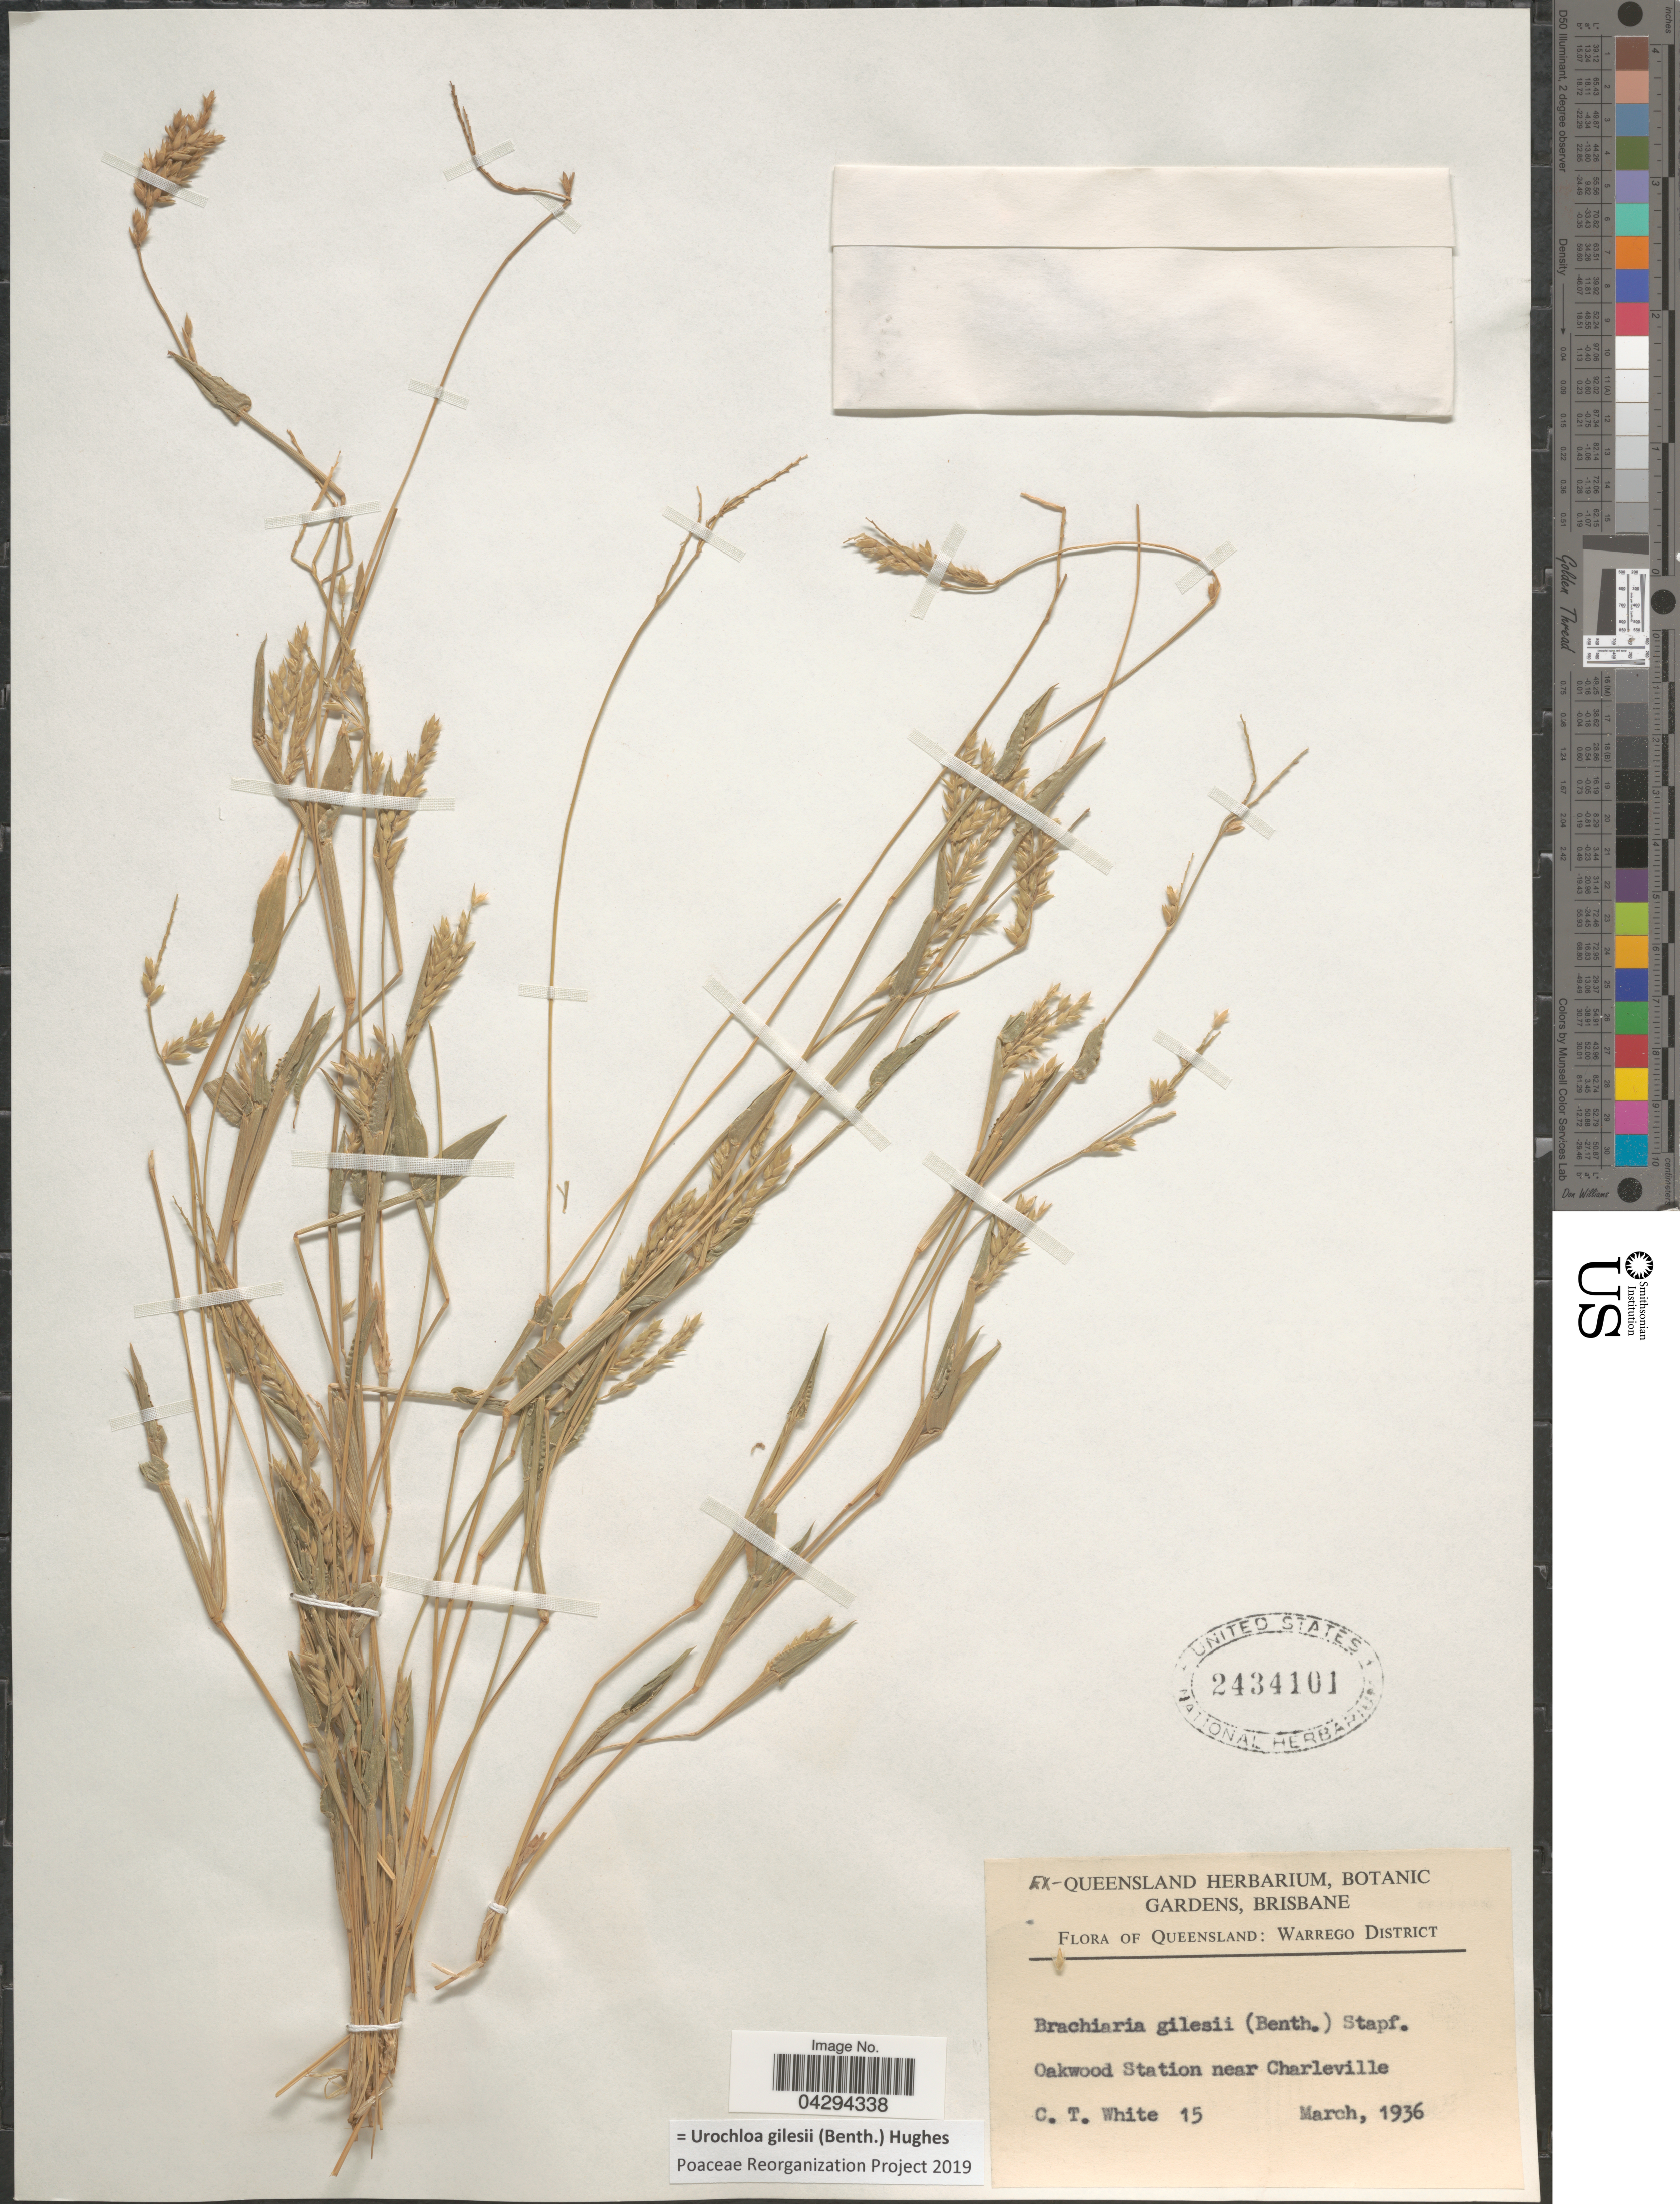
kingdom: Plantae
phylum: Tracheophyta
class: Liliopsida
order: Poales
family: Poaceae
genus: Urochloa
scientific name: Urochloa gilesii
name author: (Benth.) Hughes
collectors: C. T. White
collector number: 15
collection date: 1936-03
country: Australia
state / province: Queensland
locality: Warrego District. Oakwood Station near Charleville.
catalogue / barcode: US 2434101